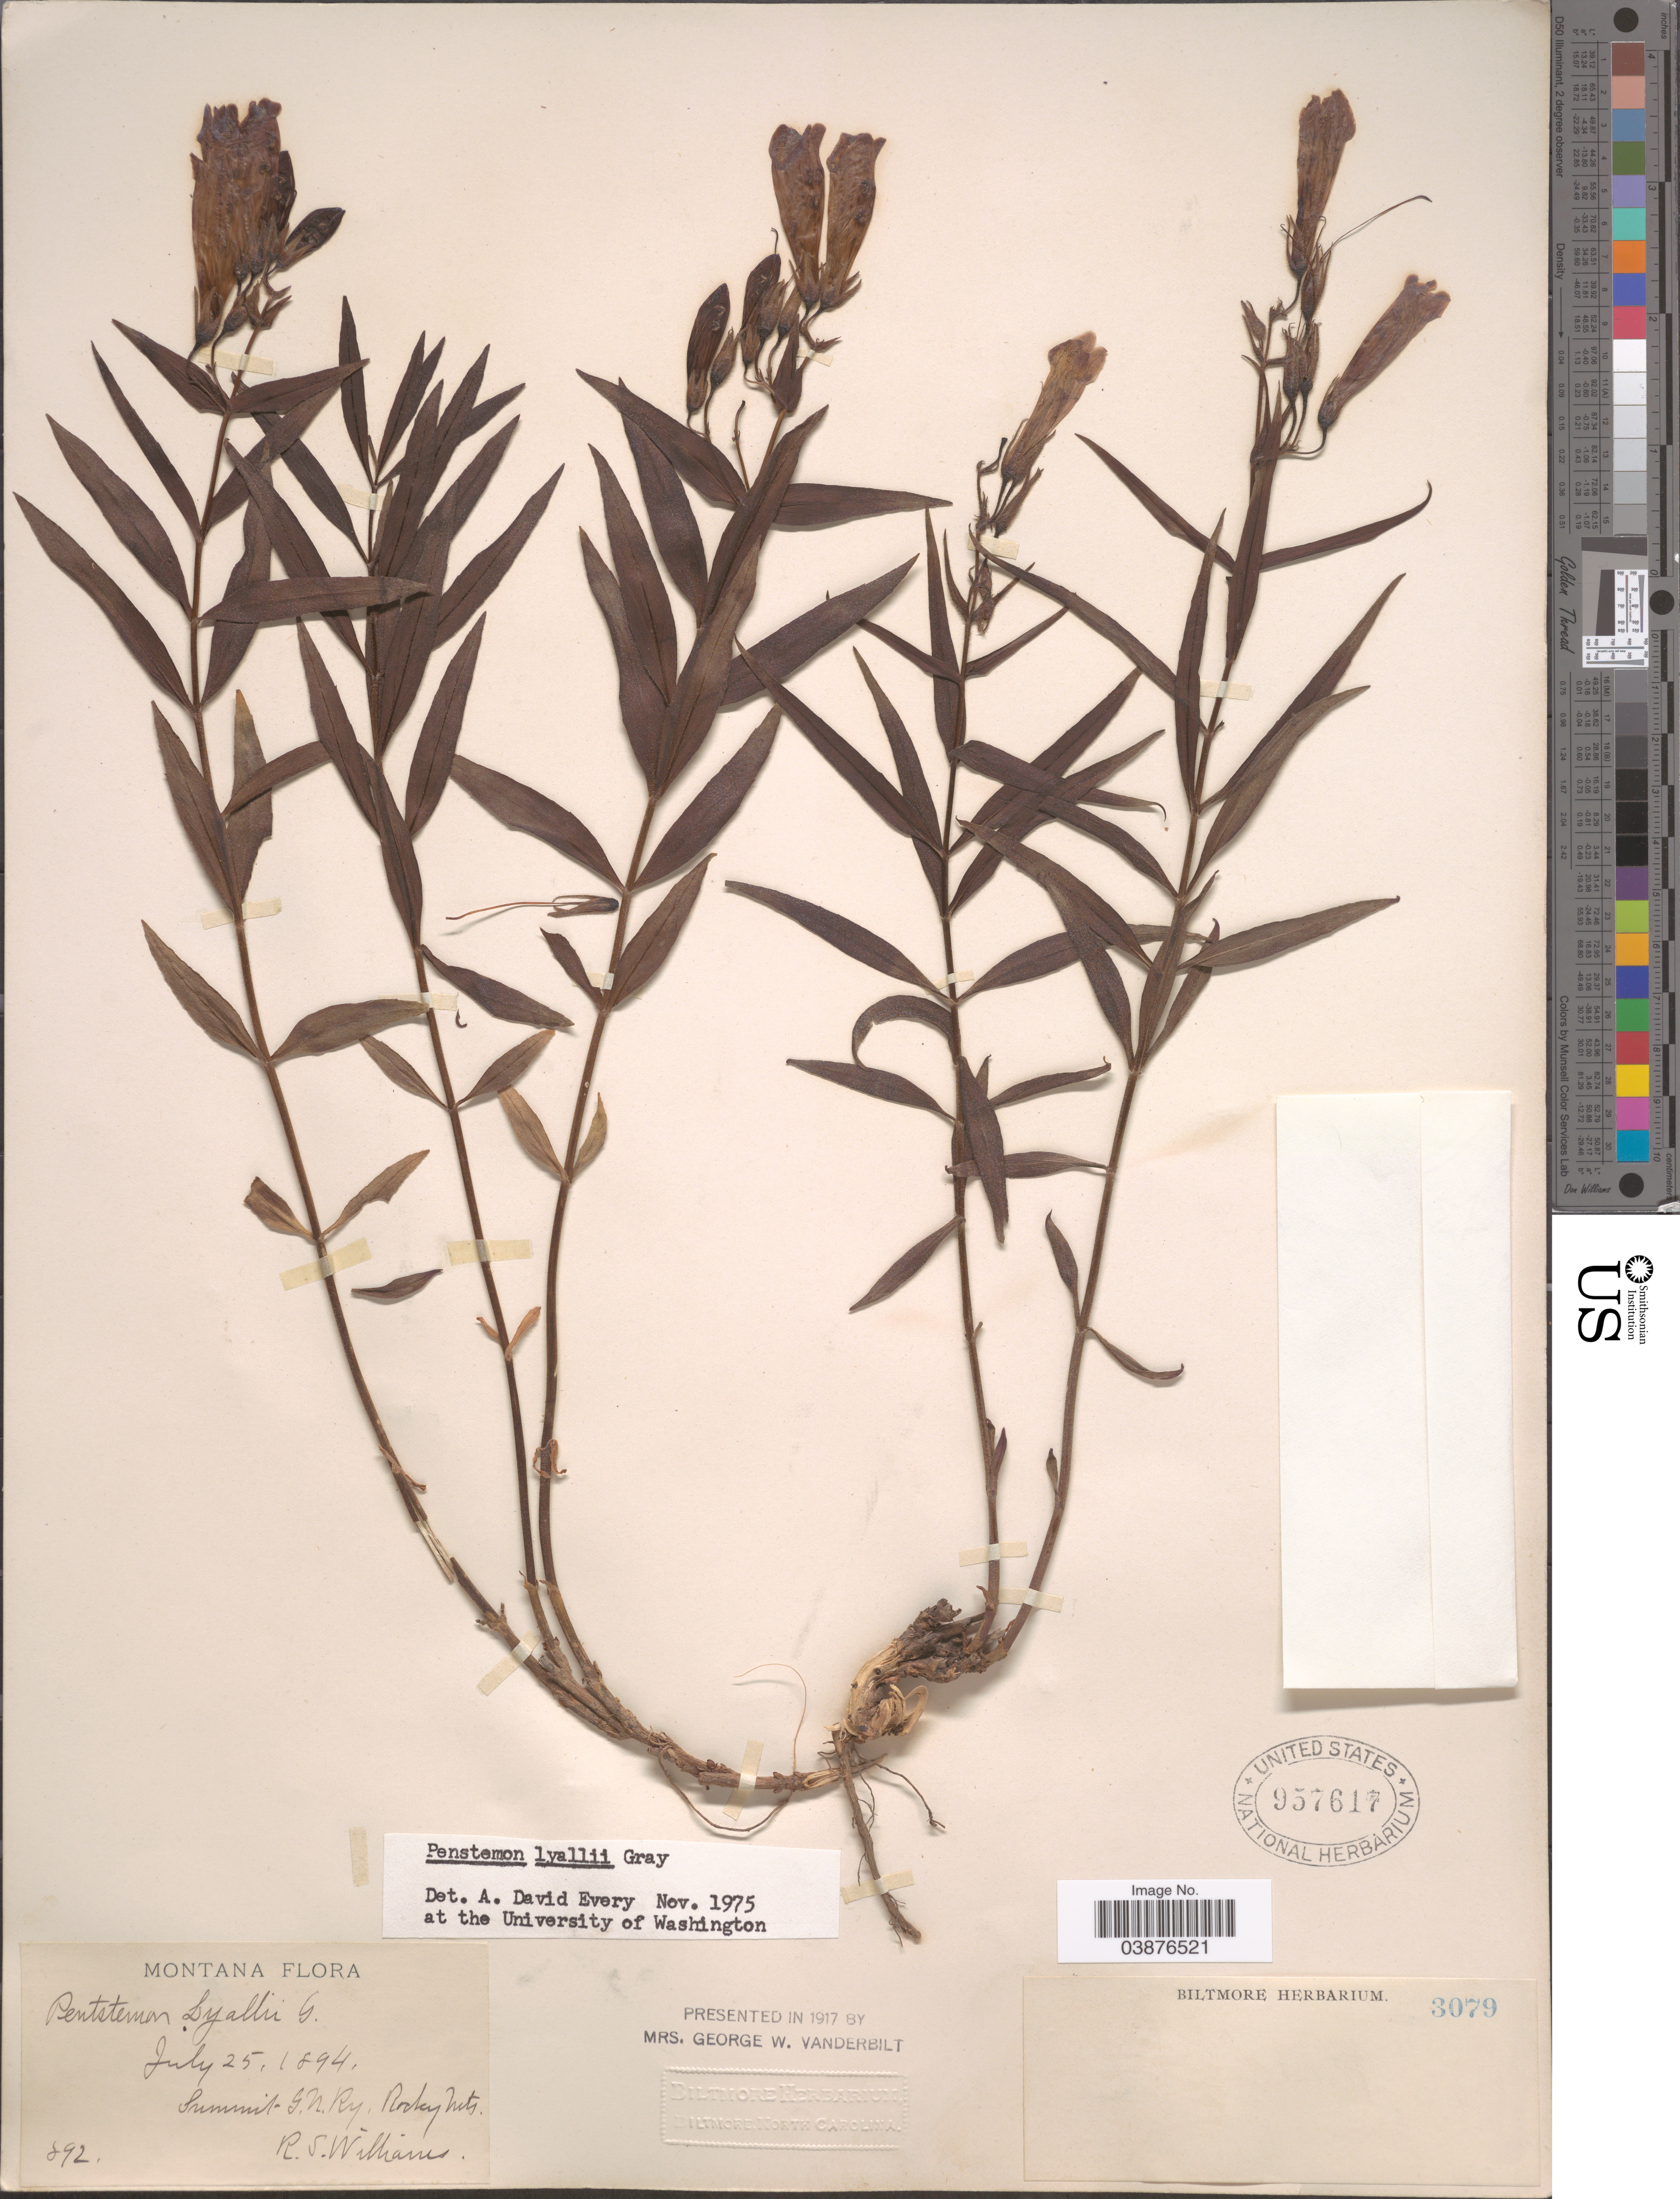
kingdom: Plantae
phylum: Tracheophyta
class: Magnoliopsida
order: Lamiales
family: Plantaginaceae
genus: Penstemon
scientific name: Penstemon lyallii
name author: (A. Gray) A. Gray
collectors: R. S. Williams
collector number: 892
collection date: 1894-07-25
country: United States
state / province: Montana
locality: Summit G.N. Ry., Rocky Mts.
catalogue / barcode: US 957617